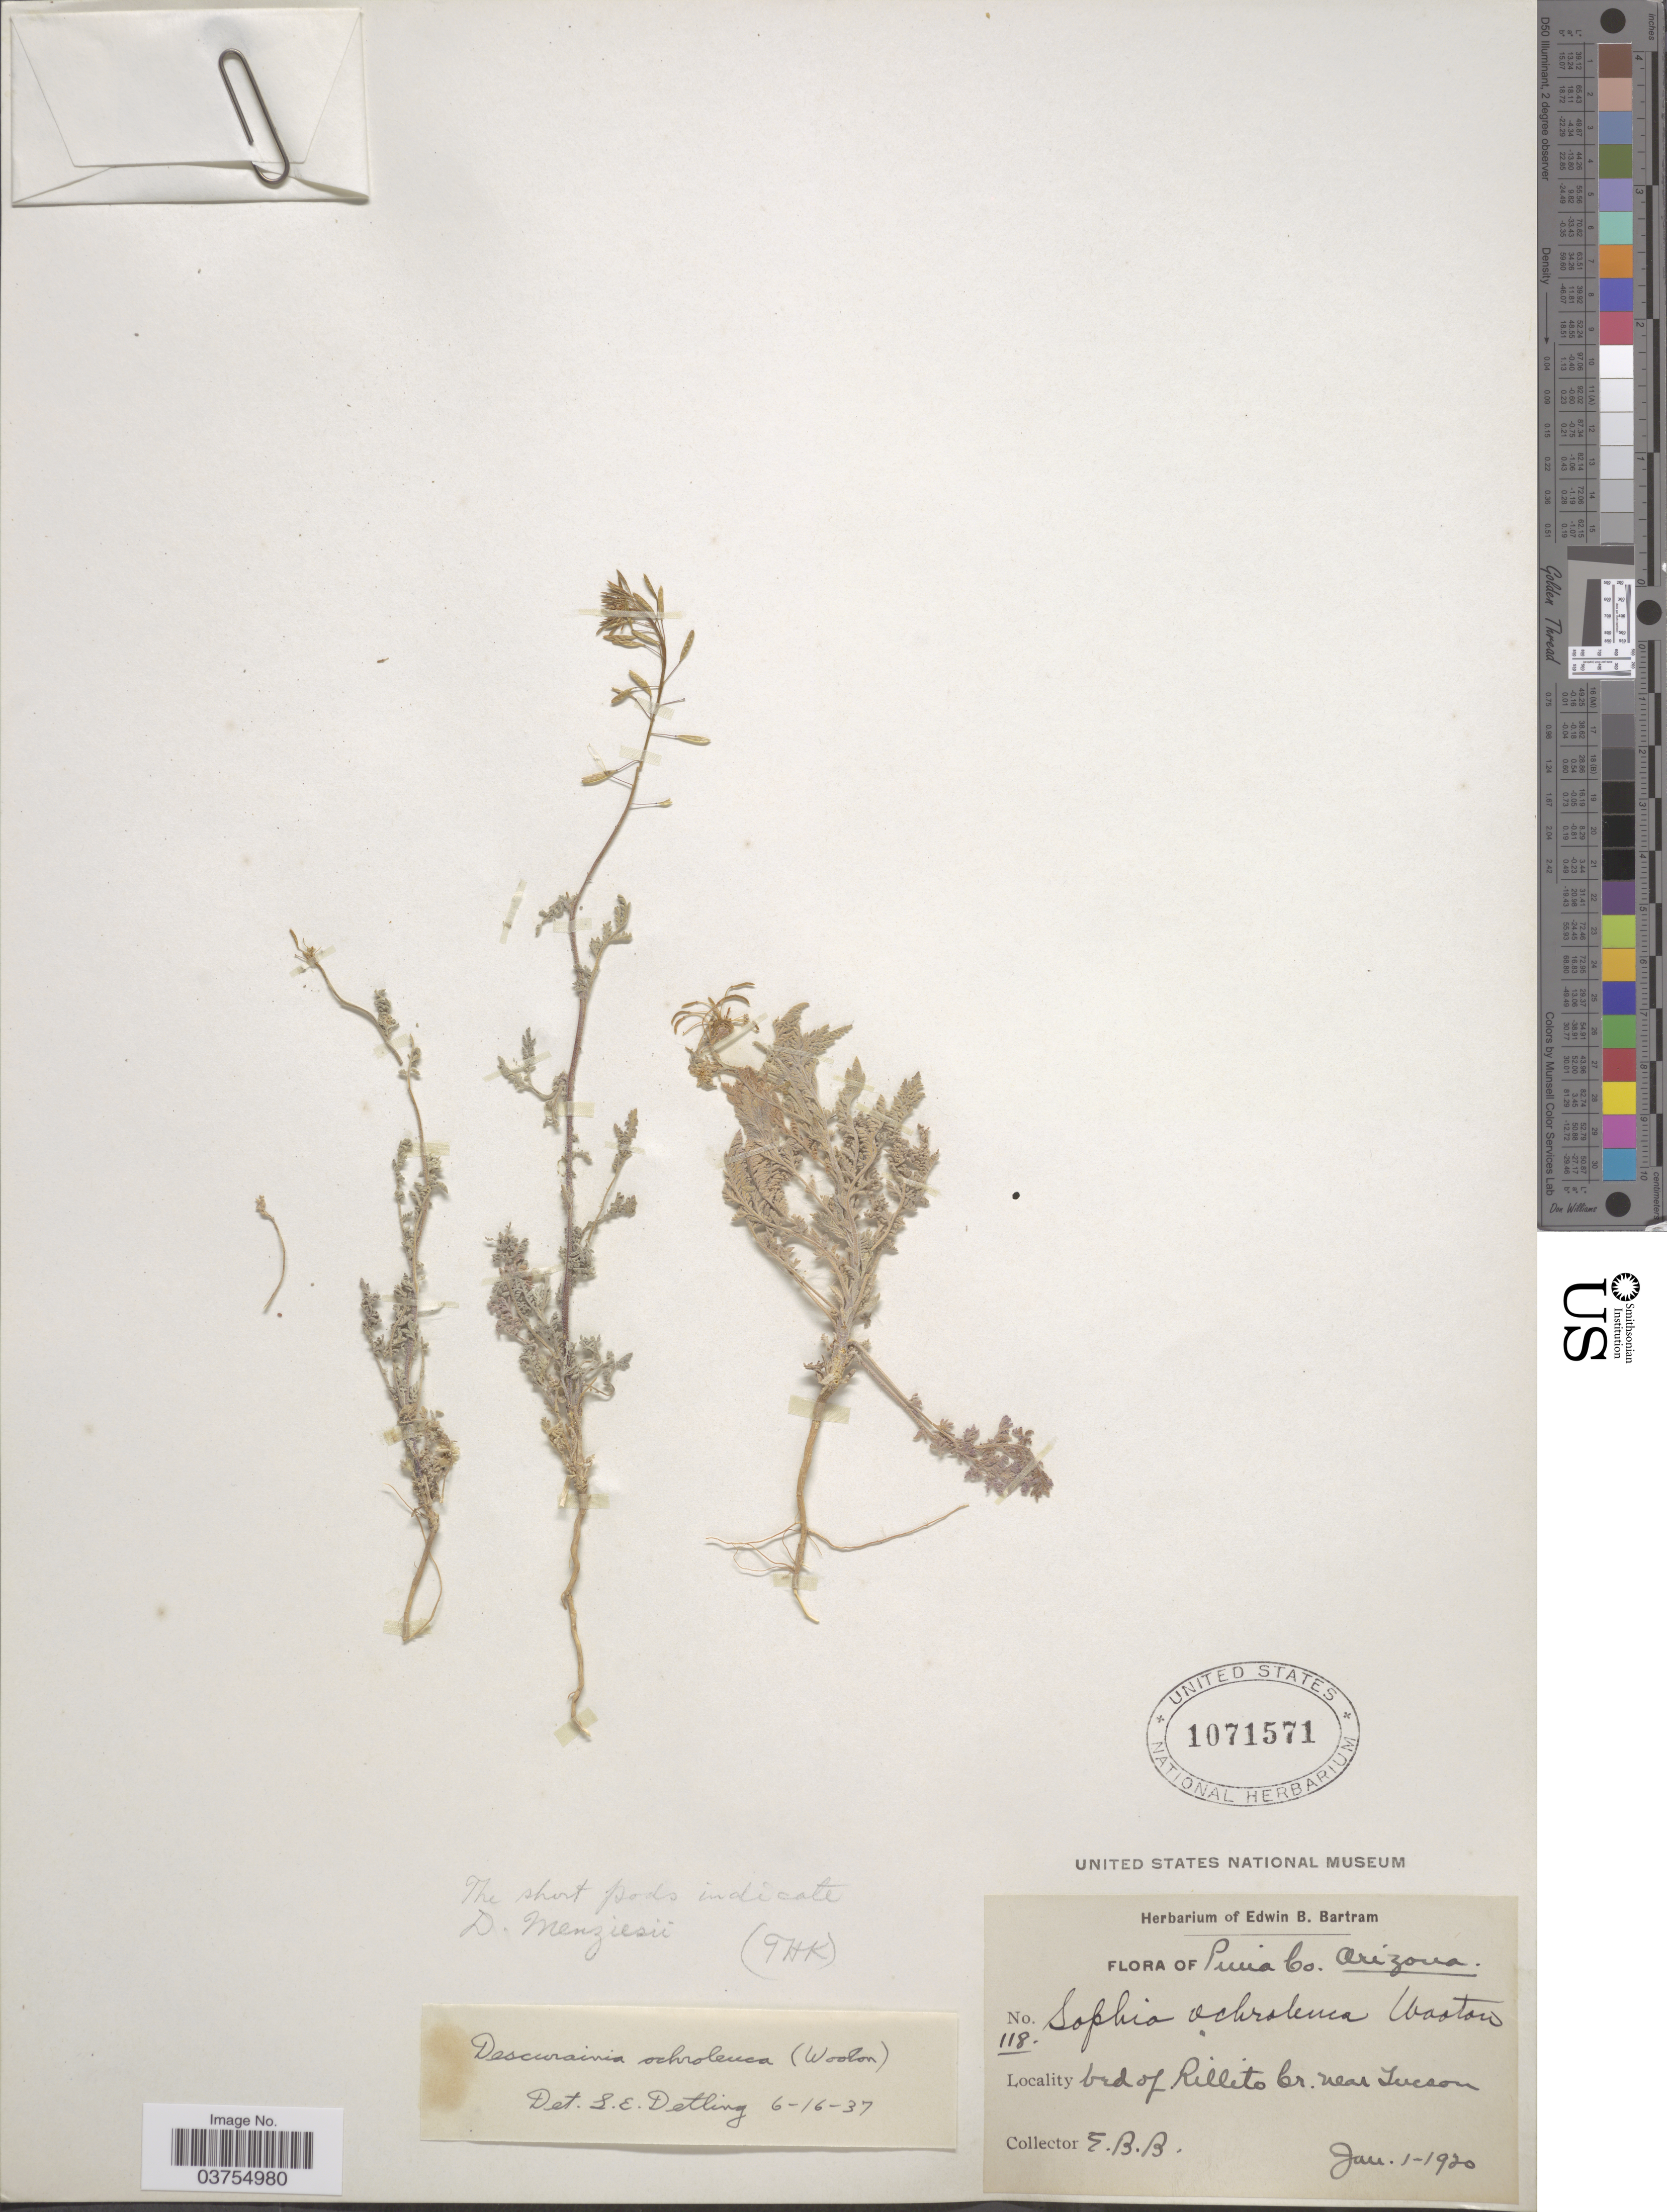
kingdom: Plantae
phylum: Tracheophyta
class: Magnoliopsida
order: Brassicales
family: Brassicaceae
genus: Descurainia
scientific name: Descurainia pinnata subsp. ochroleuca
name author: (Wooton) Detling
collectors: E. B. Bartram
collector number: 118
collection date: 1920-01-01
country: United States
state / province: Arizona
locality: Pima Co. Bed of Rilleto Cr. near Tucson.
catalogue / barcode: US 1071571